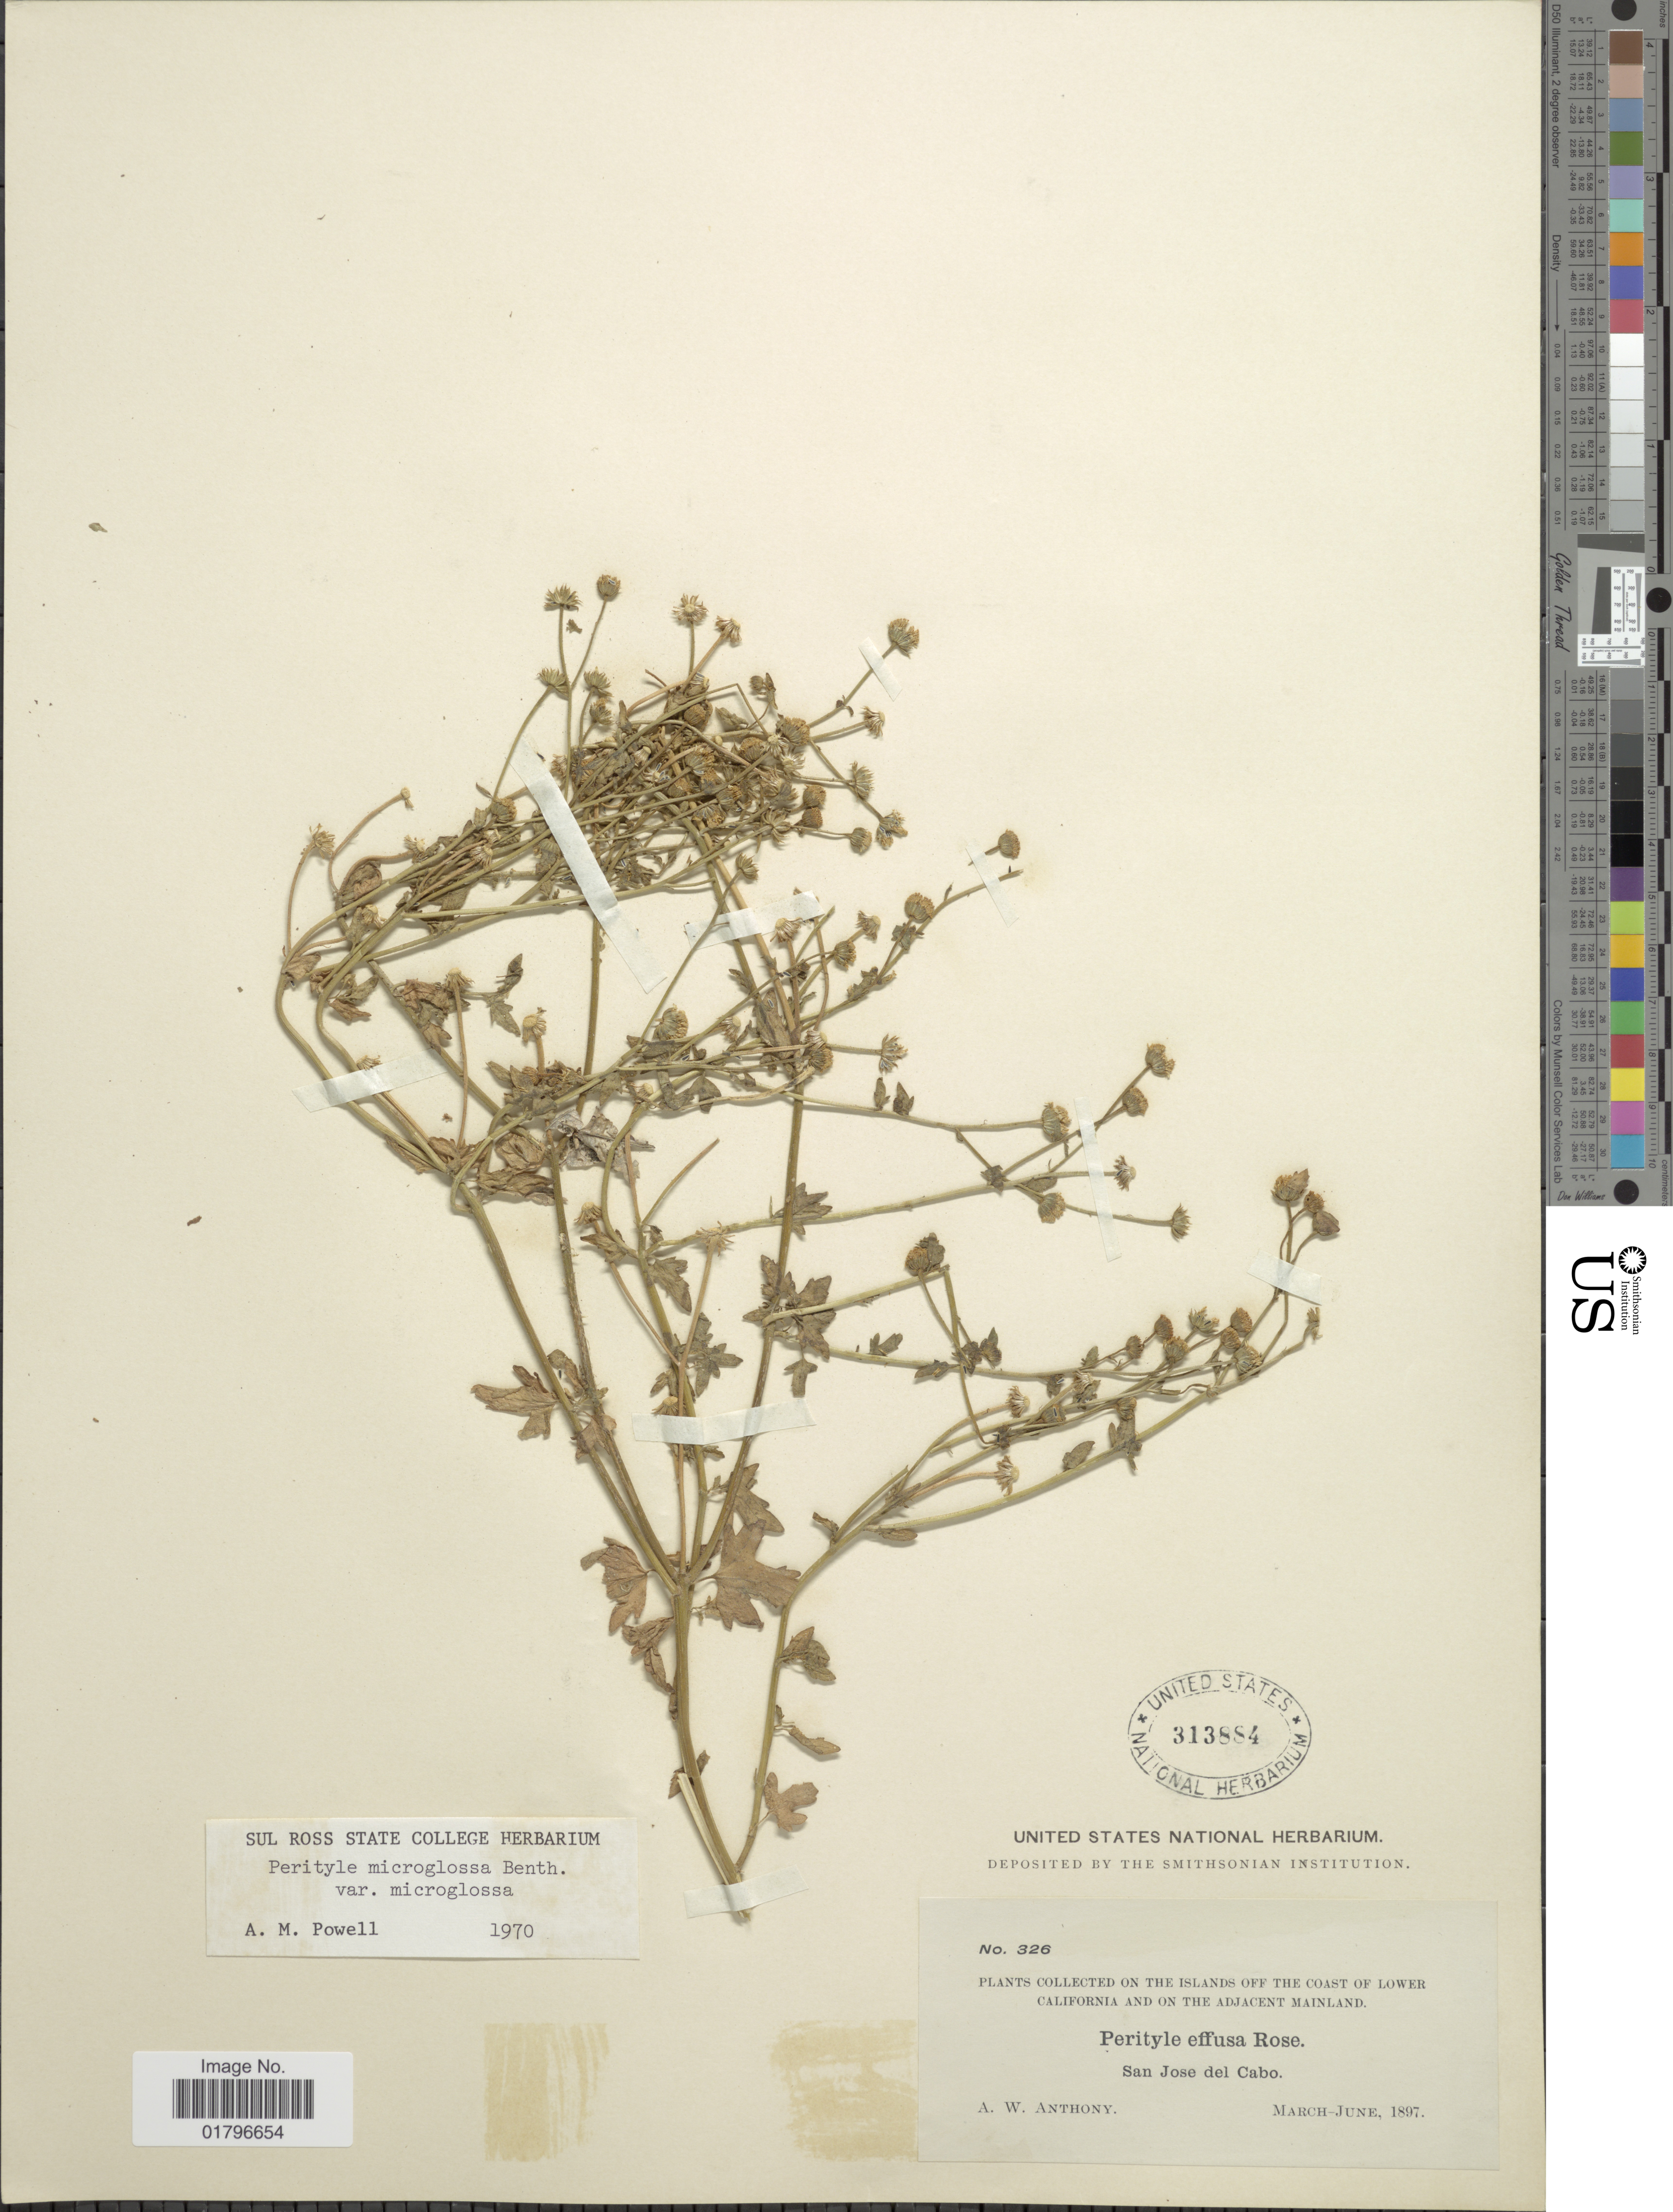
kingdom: Plantae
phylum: Tracheophyta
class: Magnoliopsida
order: Asterales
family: Asteraceae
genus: Perityle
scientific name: Perityle microglossa var. microglossa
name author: Benth.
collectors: A. W. Anthony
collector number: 326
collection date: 1897-03/1897-06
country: Mexico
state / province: Baja California Sur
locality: On the Islands off the Coast of Lower California and on the adjacent Mainland. San Jose del Cabo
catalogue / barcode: US 313884